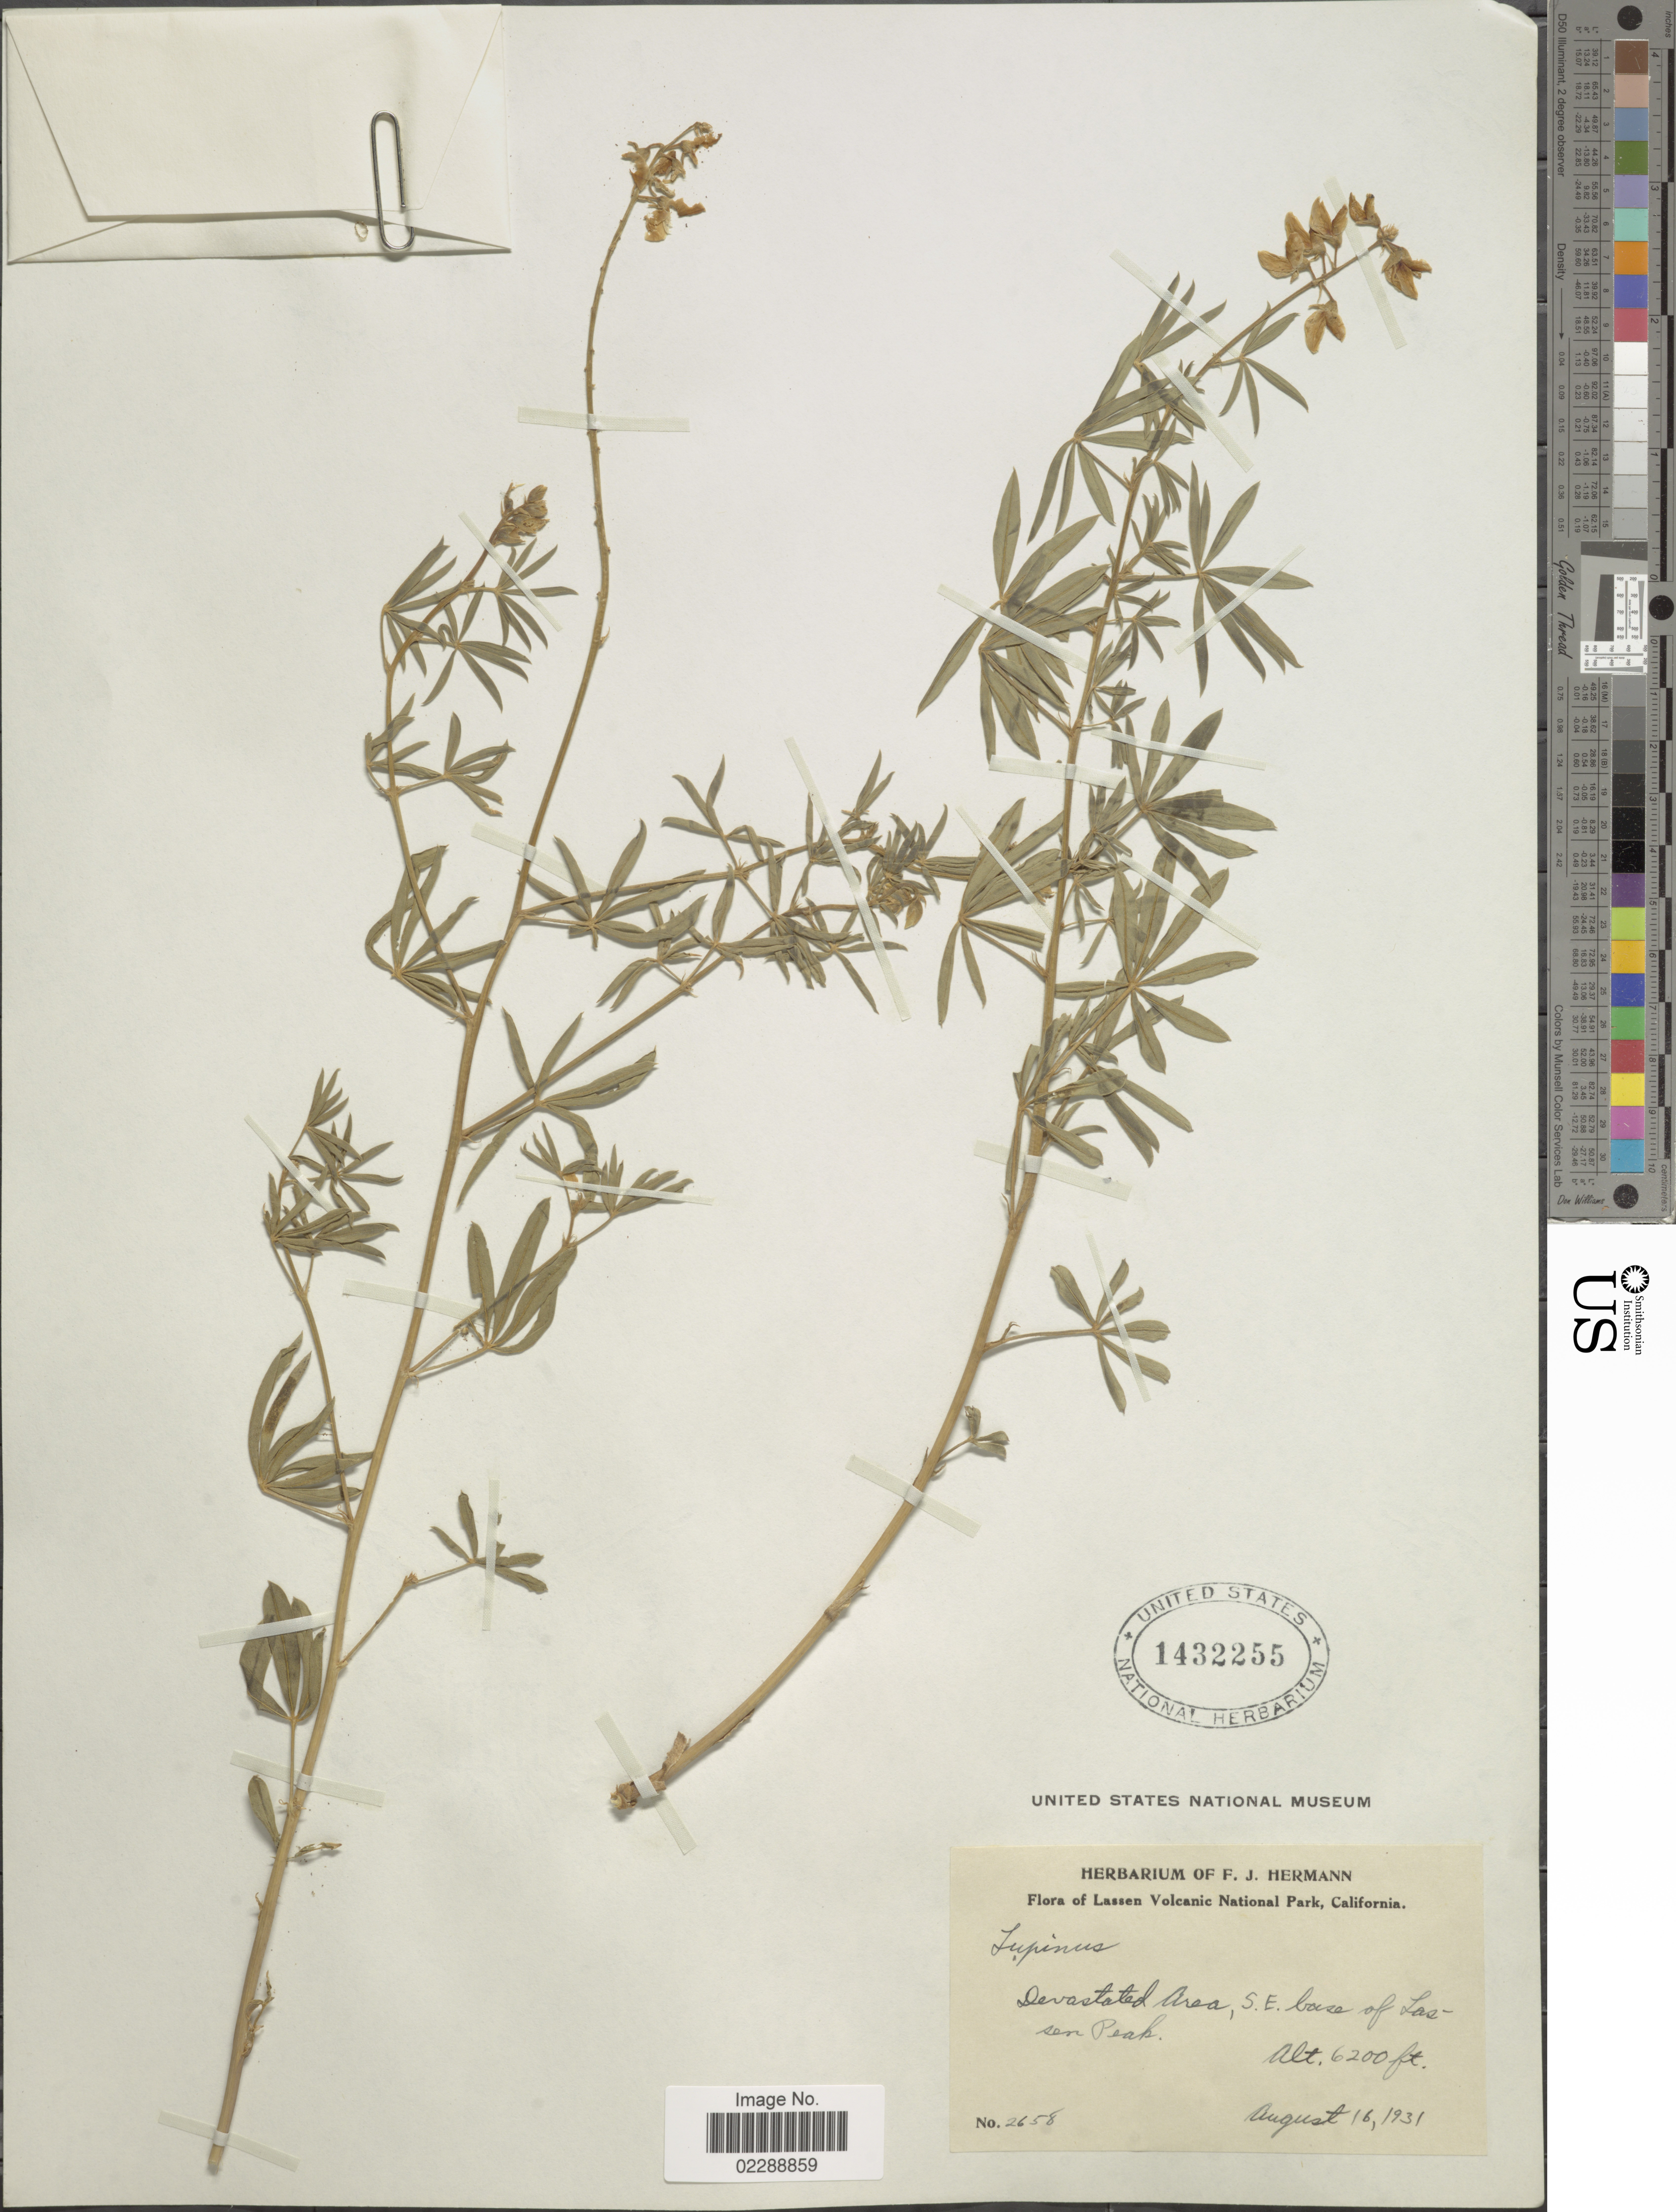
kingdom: Plantae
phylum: Tracheophyta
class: Magnoliopsida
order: Fabales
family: Fabaceae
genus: Lupinus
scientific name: Lupinus sp.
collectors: Ex herb. F. J. Hermann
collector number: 2658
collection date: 1931-08-16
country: United States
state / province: California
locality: Lassen Volcanic National Park, California, Devastated Area, S.E. base of Lassen Peak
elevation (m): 1890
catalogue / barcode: US 1432255